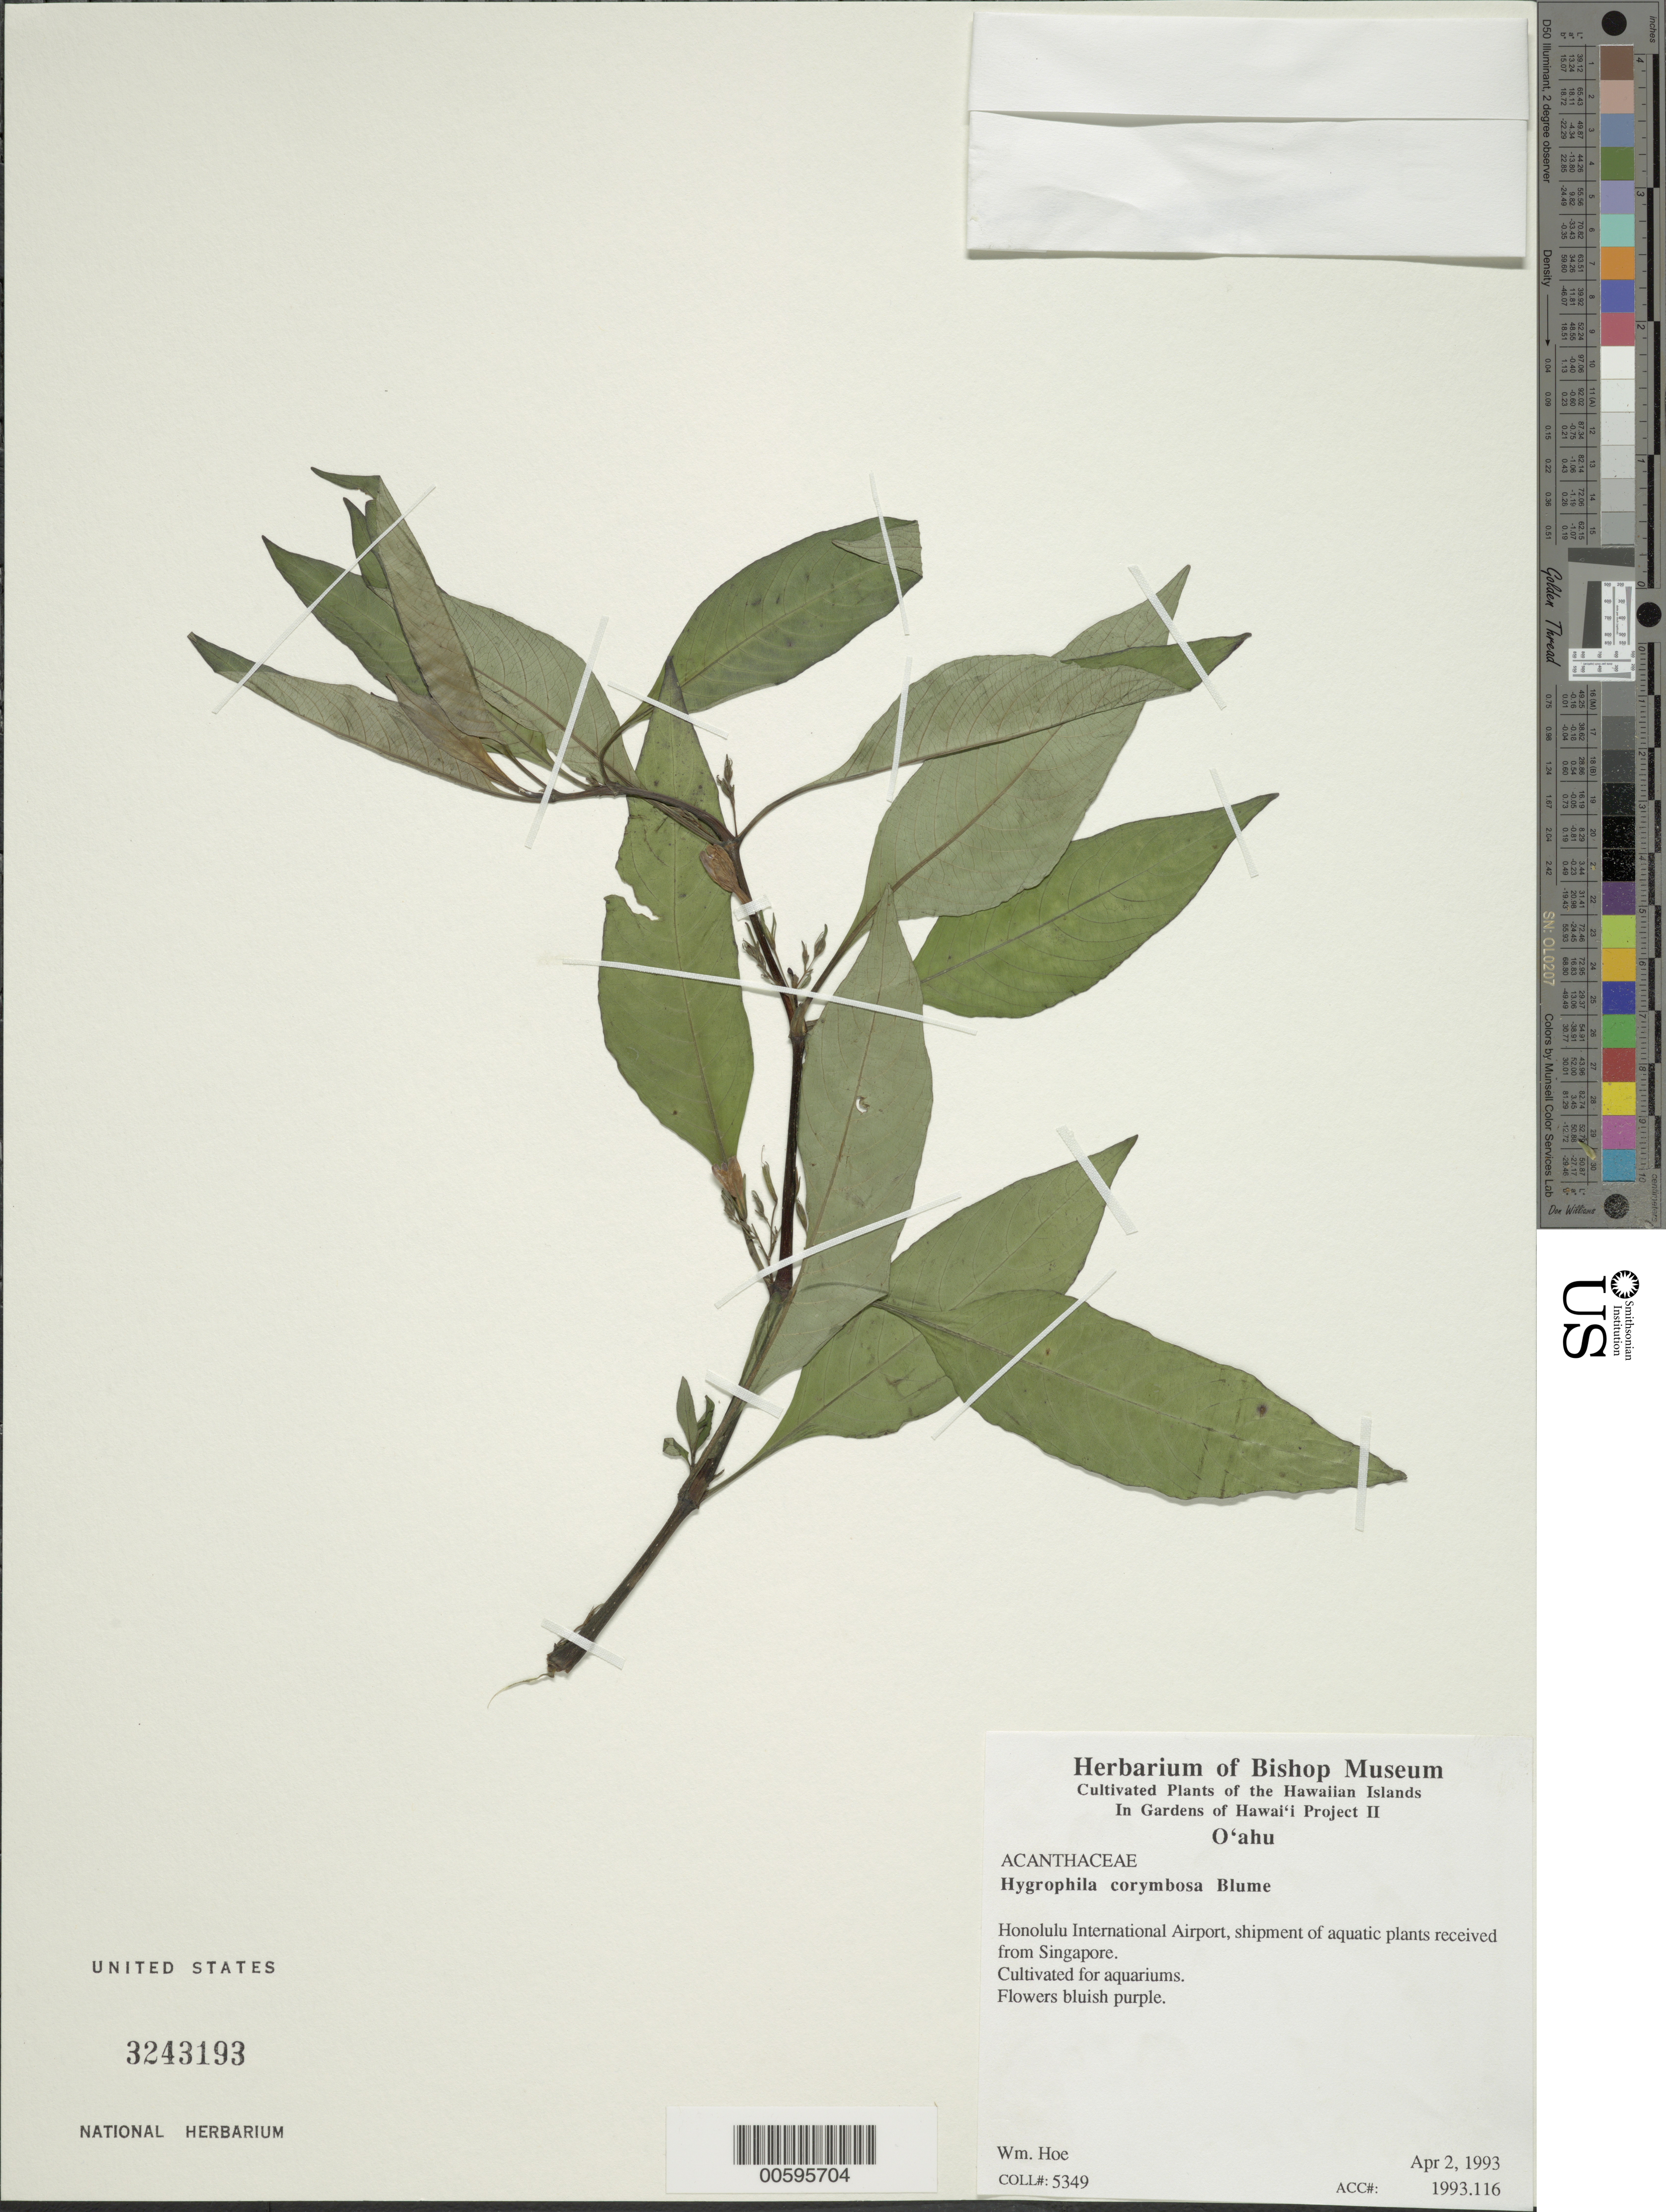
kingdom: Plantae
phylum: Tracheophyta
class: Magnoliopsida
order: Lamiales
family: Acanthaceae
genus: Hygrophila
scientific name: Hygrophila corymbosa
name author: (Blume) Lindau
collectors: W. Hoe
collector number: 5349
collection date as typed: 2 Apr 1993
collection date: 1993-04-02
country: United States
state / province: Hawaii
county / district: Honolulu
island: Oahu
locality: Honolulu International Airport, shipment of aquatic plants received from Singapore.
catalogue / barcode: US 3243193